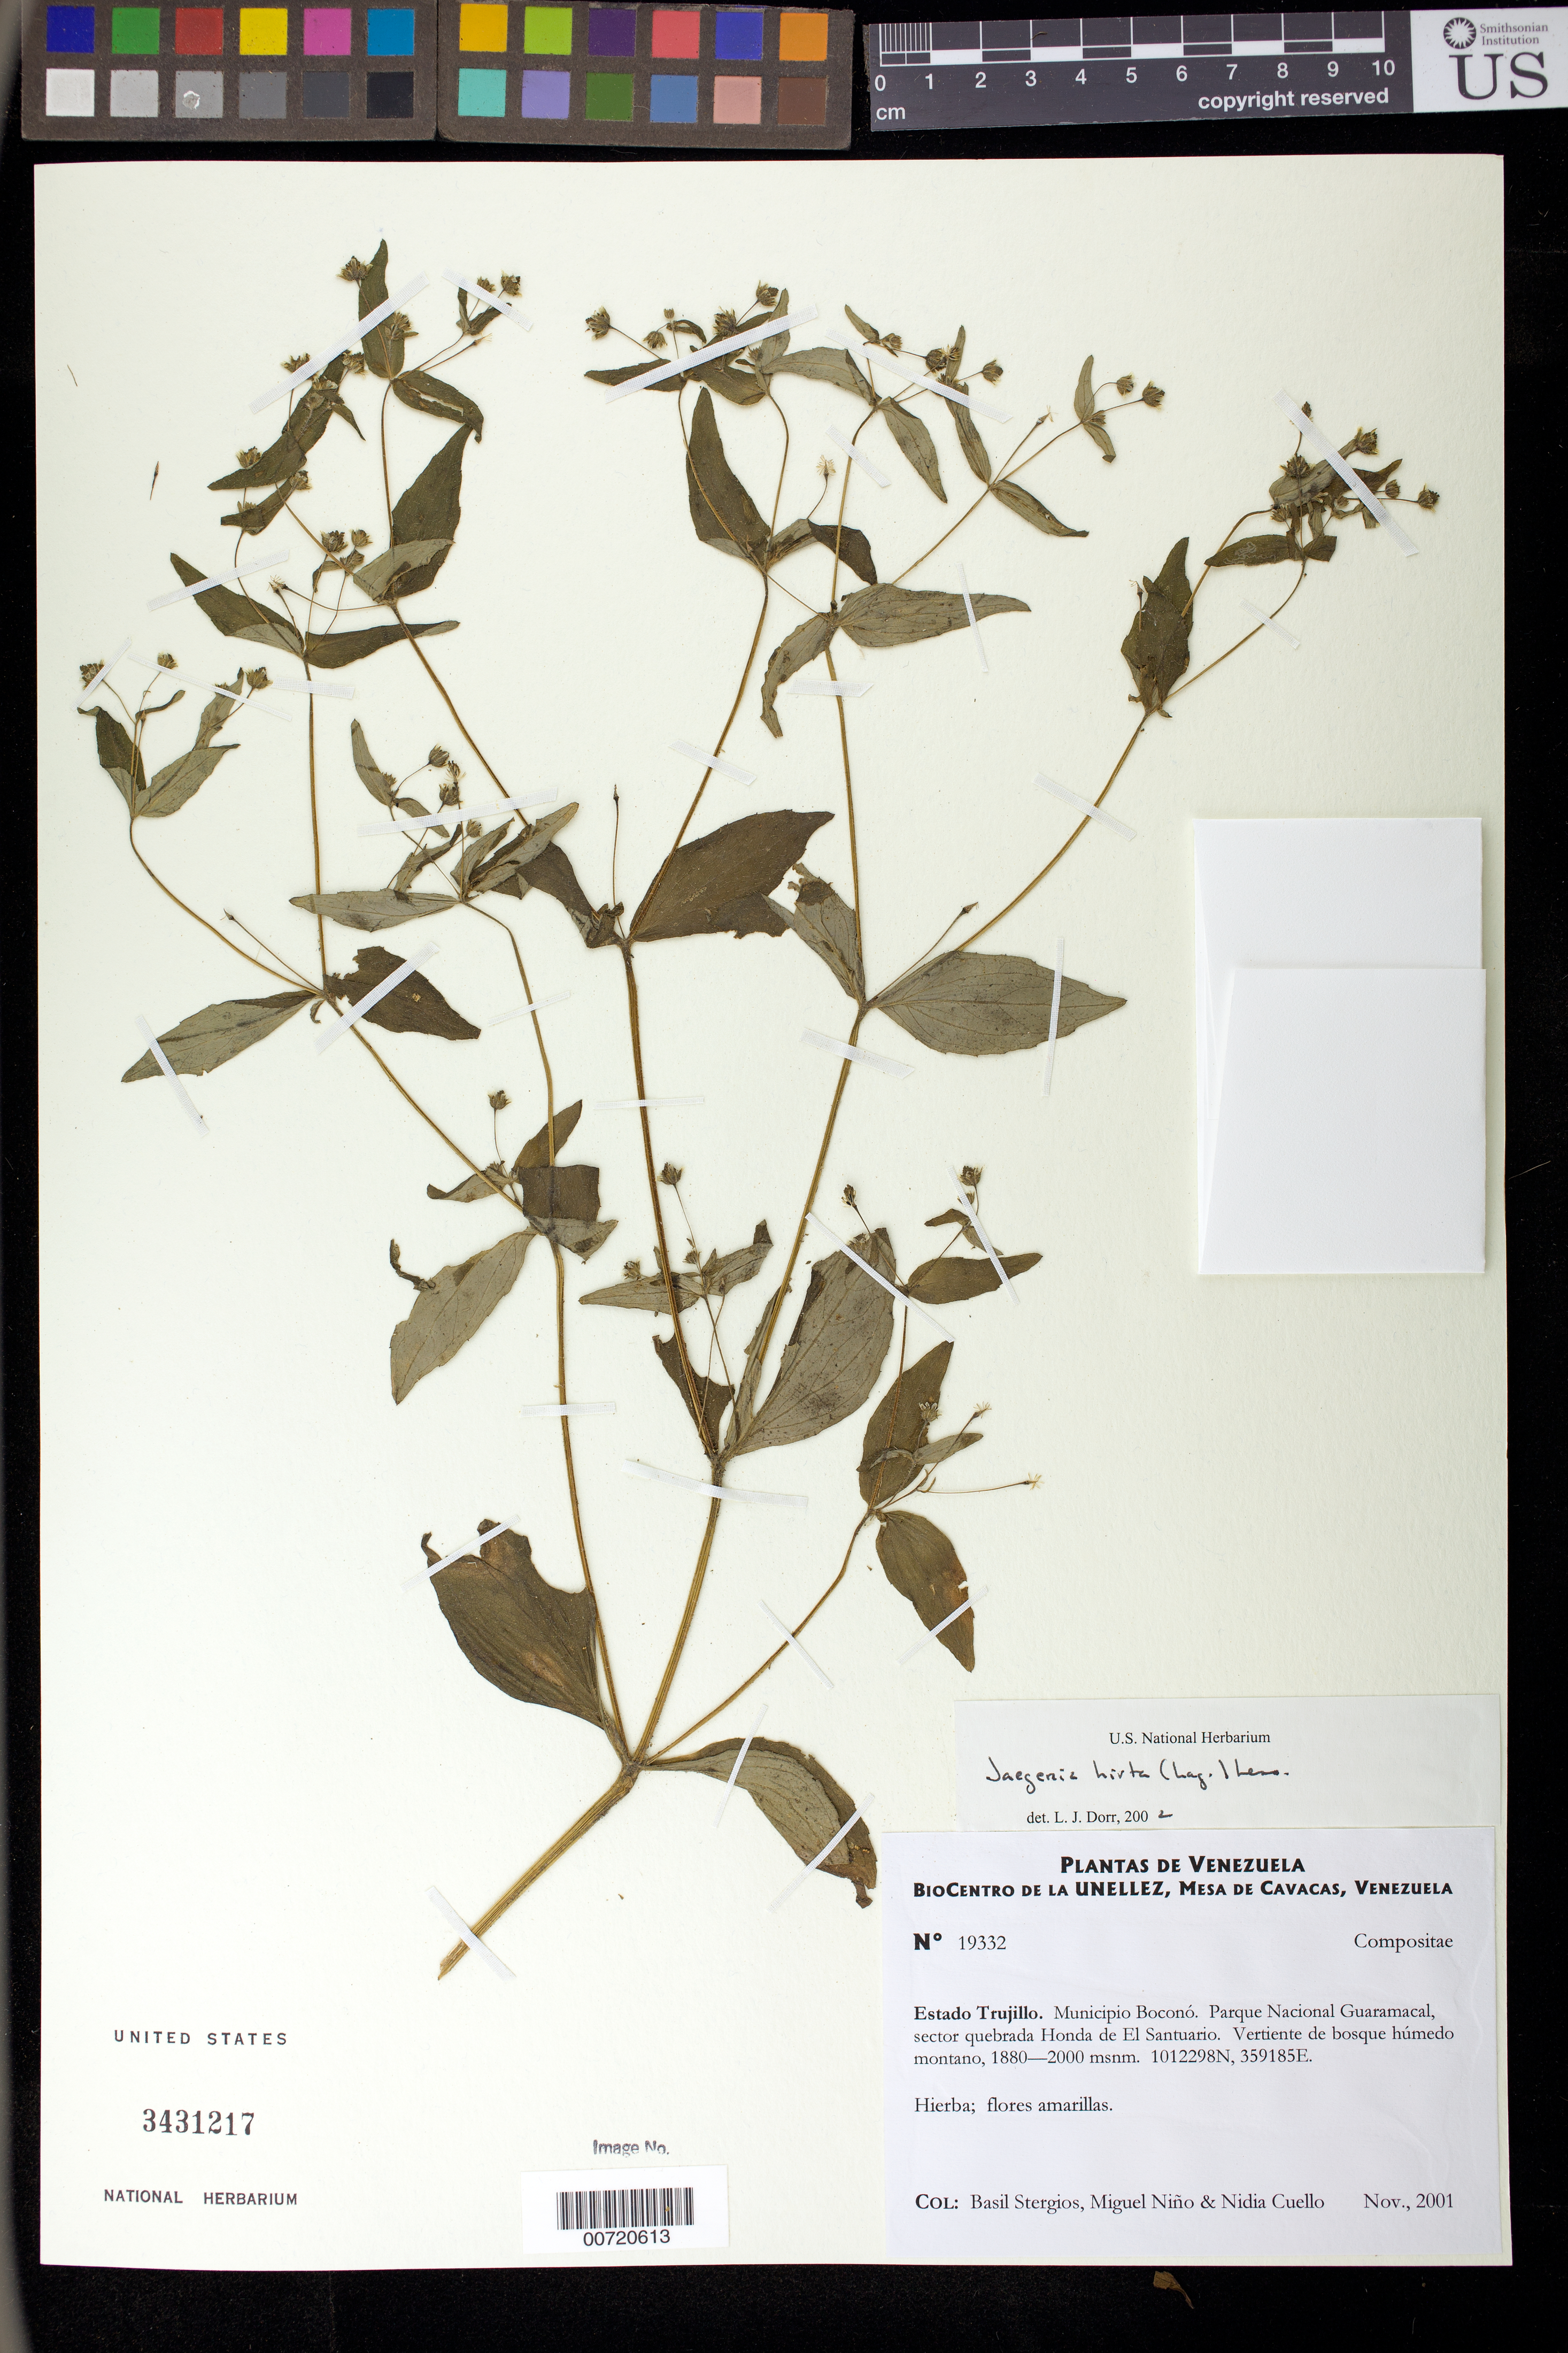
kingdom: Plantae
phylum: Tracheophyta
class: Magnoliopsida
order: Asterales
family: Asteraceae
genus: Jaegeria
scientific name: Jaegeria hirta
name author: (Lag.) Less.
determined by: Dorr, L. J., (BOT), Smithsonian Institution - National Museum of Natural History (UNITED STATES)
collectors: B. G. Stergios, S. M. Niño & N. L. Cuello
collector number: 19332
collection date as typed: Nov 2001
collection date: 2001-11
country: Venezuela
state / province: Trujillo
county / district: Boconó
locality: Parque Nacional Guaramacal. Sector quebrada Honda de El Santuario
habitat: Vertiente de bosque húmedo montano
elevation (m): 1880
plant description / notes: PORT, US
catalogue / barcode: US 3431217